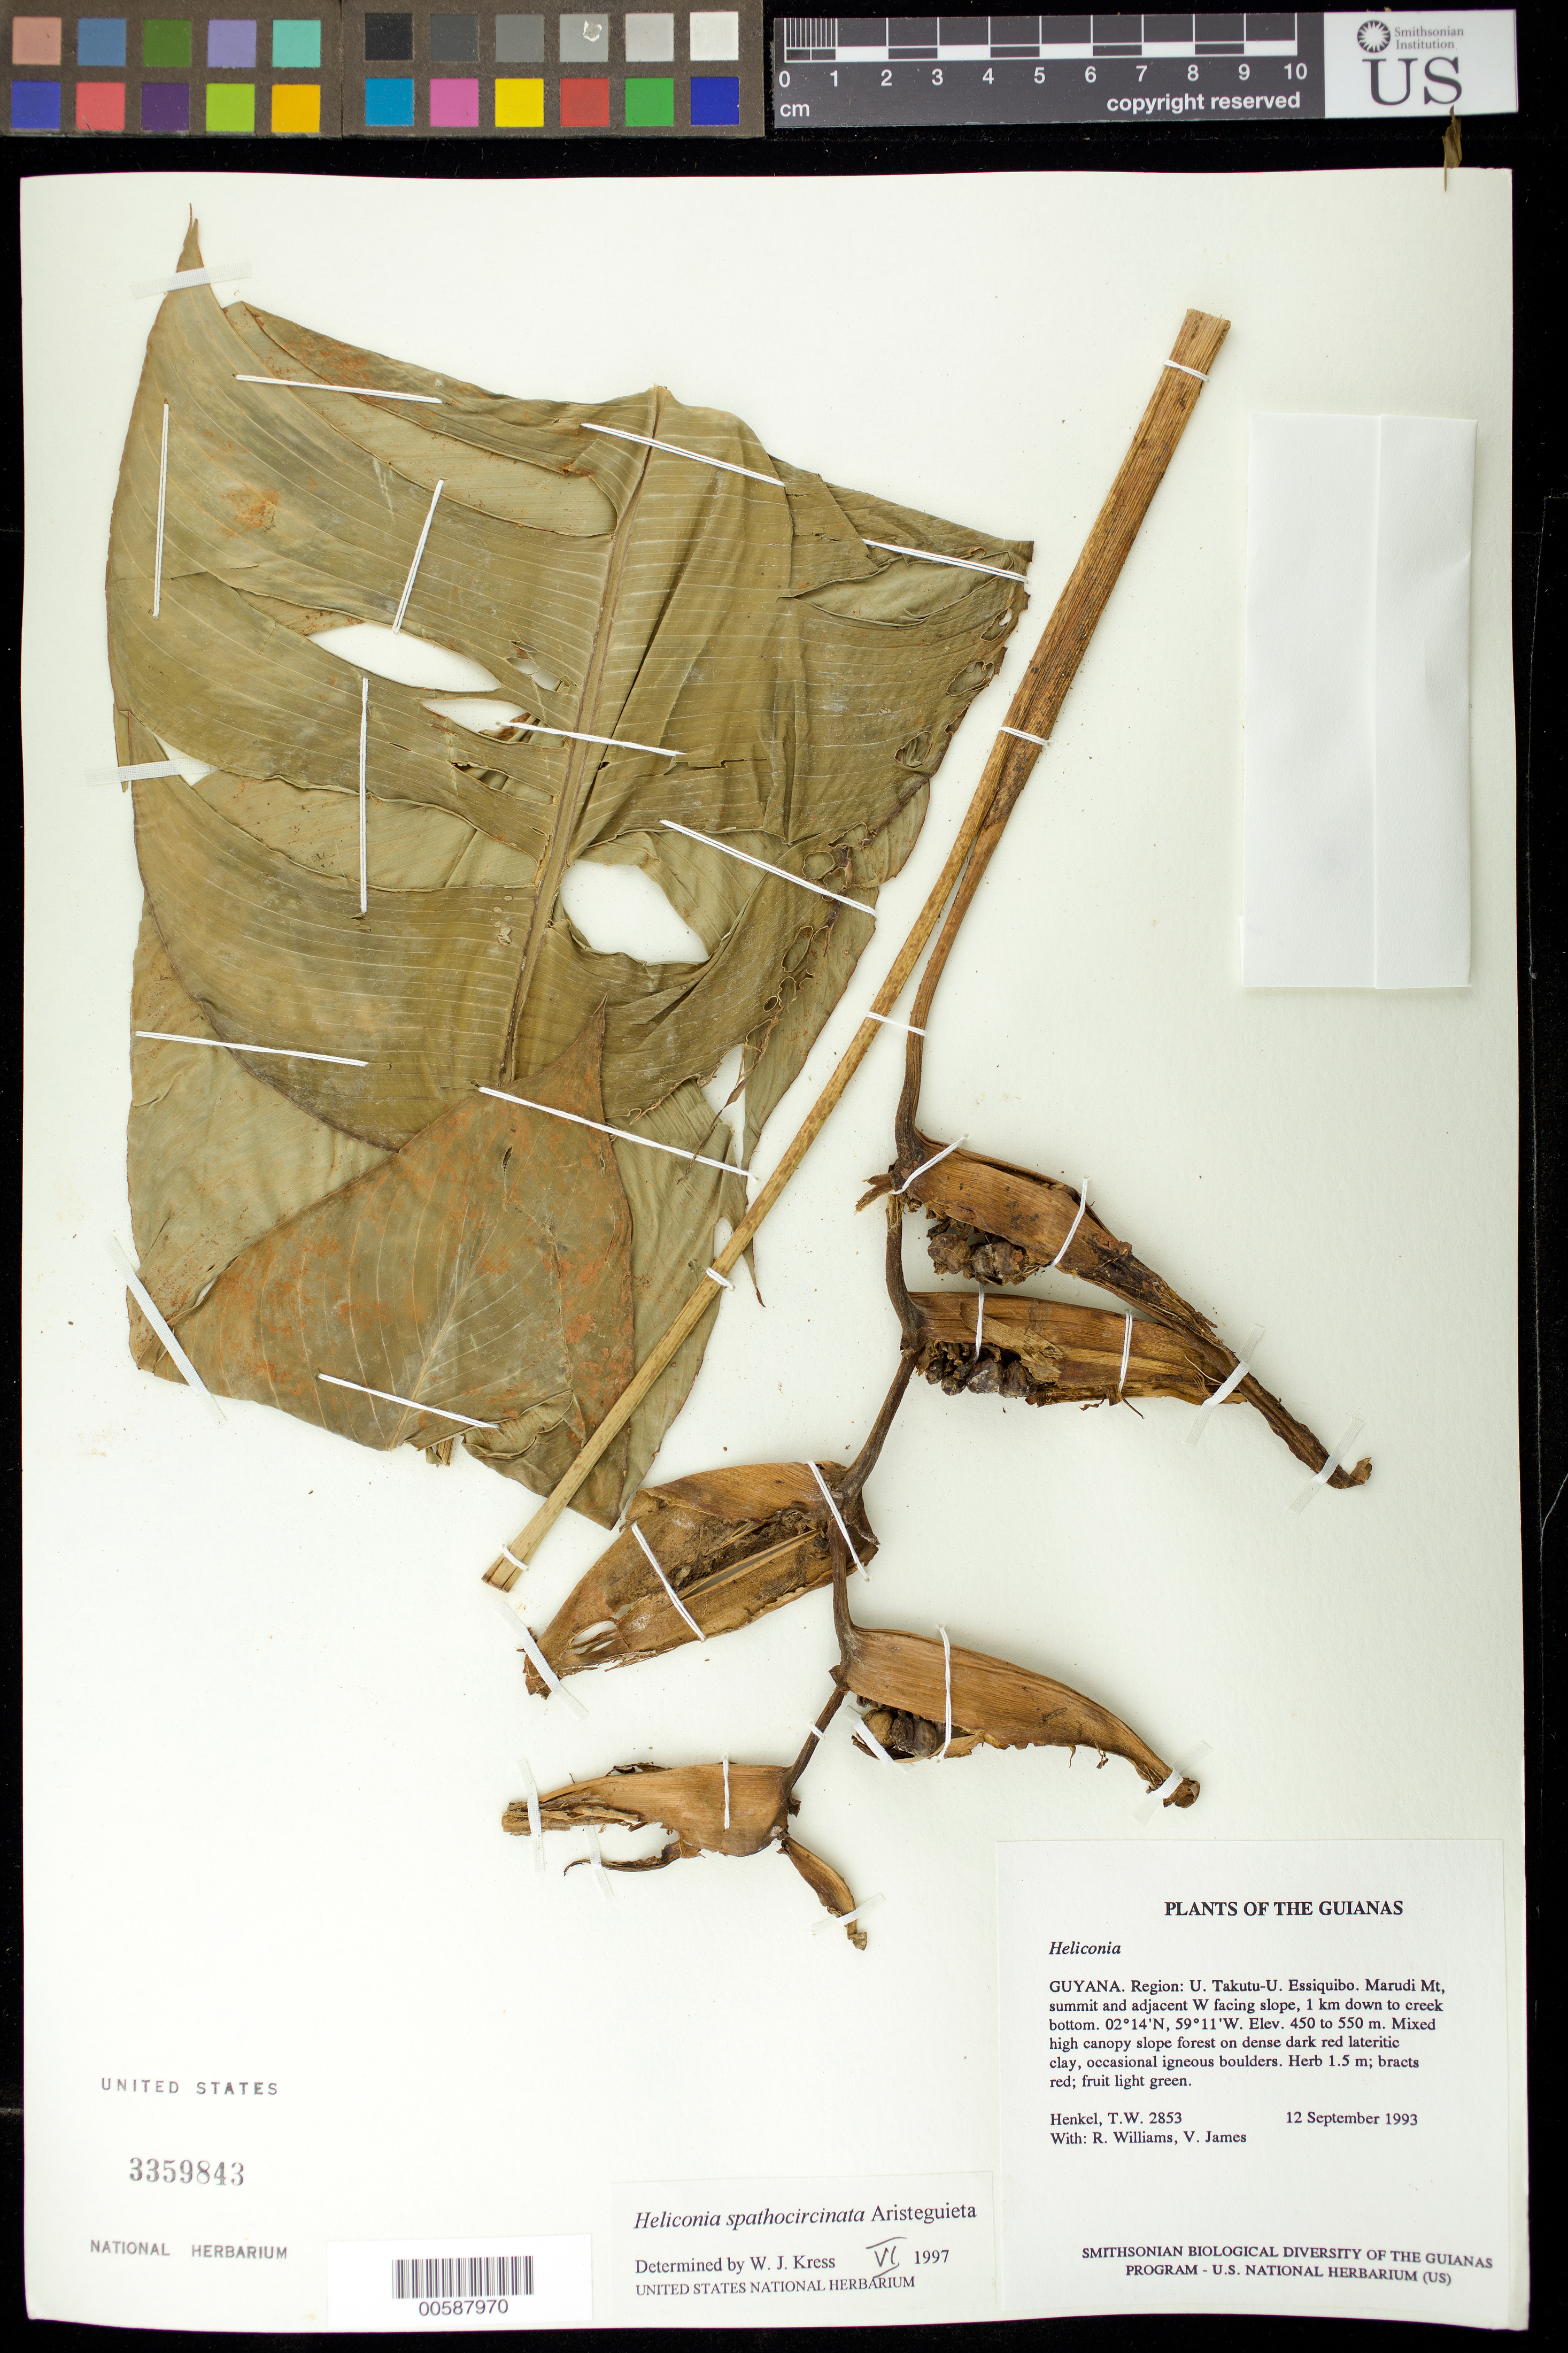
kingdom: Plantae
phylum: Tracheophyta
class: Liliopsida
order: Zingiberales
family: Heliconiaceae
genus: Heliconia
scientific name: Heliconia spathocircinata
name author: Aristeg.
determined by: Kress, W. J., (US), Smithsonian Institution - National Museum of Natural History (UNITED STATES)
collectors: T. Henkel, R. Williams & V. James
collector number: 2853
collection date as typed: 12 September 1993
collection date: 1993-09-12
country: Guyana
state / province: U. Takutu-U. Essequibo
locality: Marudi Mt, summit and adjacent W facing slope, 1 km down to creek bottom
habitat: Mixed high canopy slope forest on dense dark red lateritic clay, occasional igneous boulders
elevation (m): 450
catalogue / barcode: US 3359843